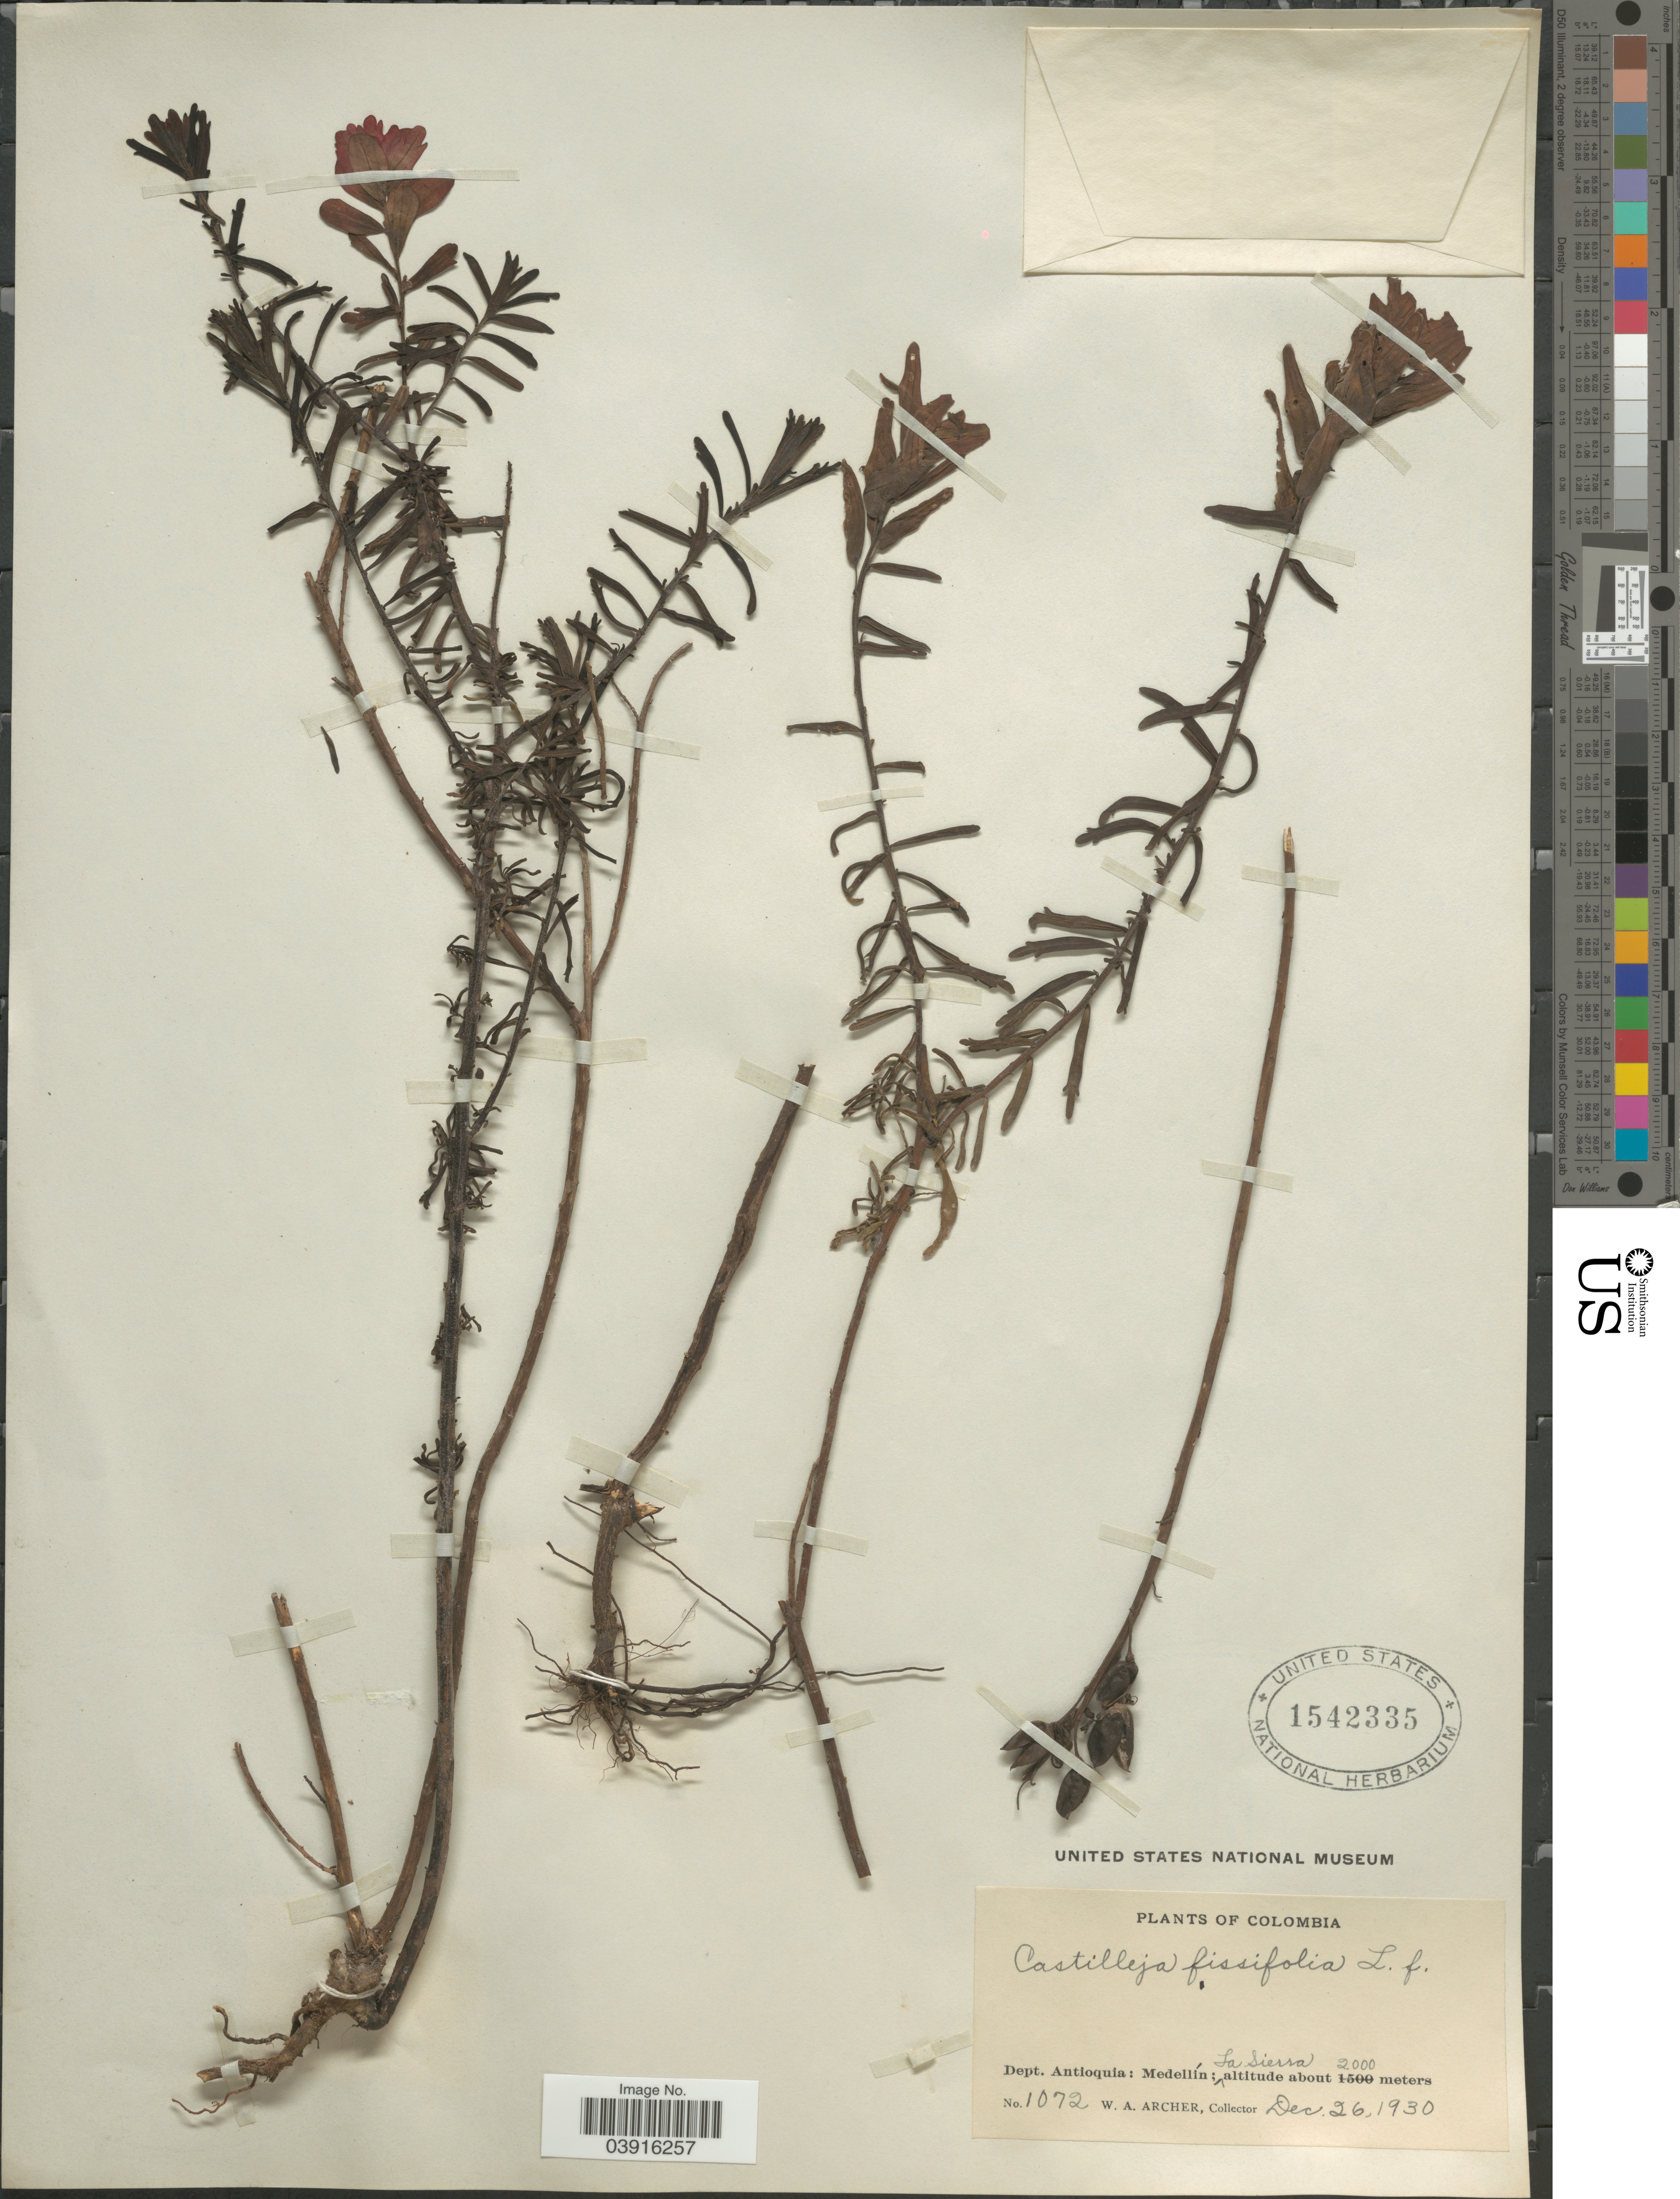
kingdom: Plantae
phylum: Tracheophyta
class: Magnoliopsida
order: Lamiales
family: Orobanchaceae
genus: Castilleja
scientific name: Castilleja fissifolia var. integrifolia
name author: (L. f.) Wedd.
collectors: W. Archer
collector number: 1072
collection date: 1930-12-26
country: Colombia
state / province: Antioquia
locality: Dept. Antioquia: Medellín, La Sierra.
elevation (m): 2000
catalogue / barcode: US 1542335